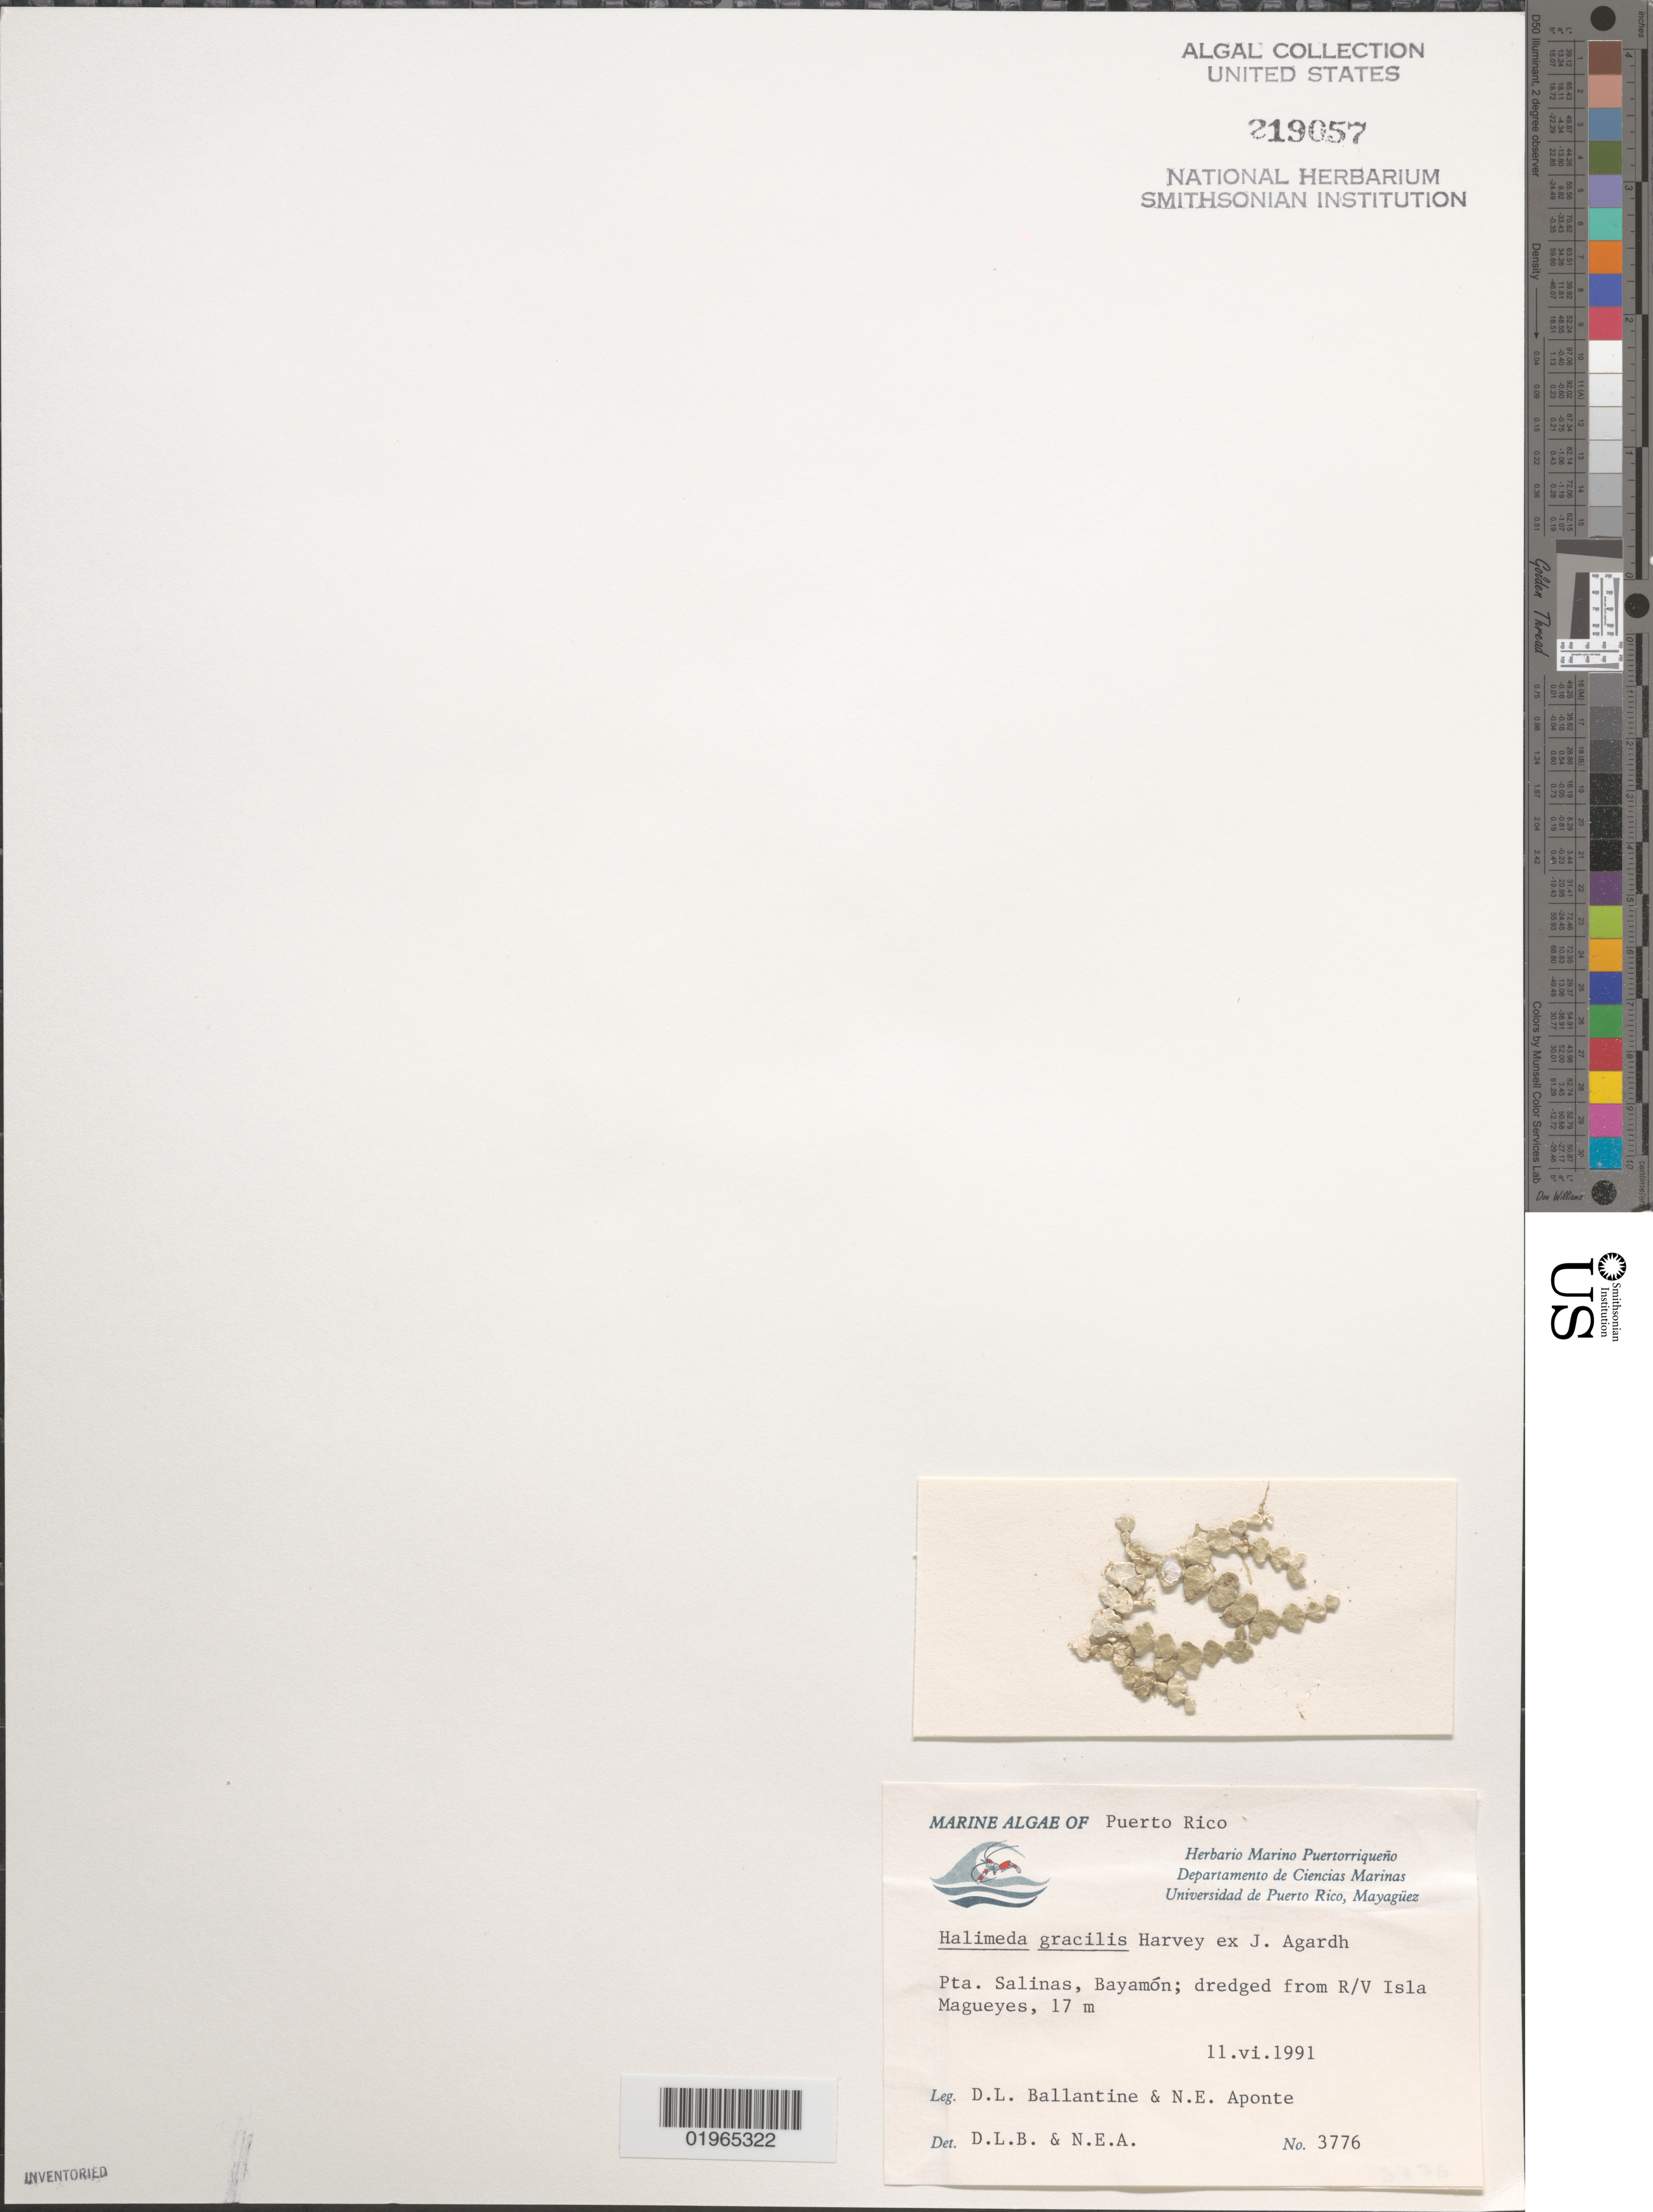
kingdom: Plantae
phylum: Chlorophyta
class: Ulvophyceae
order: Bryopsidales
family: Halimedaceae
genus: Halimeda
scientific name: Halimeda gracilis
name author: Harv. ex J. Agardh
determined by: Ballantine, D. L.; Aponte, N. E.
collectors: D.L. Ballantine & N. E. Aponte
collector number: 3776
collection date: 1991-06-11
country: Puerto Rico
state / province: Lajas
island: Isla Magueyes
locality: Pta. Salinas, Bayamon; dredged from R/V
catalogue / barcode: US 219057